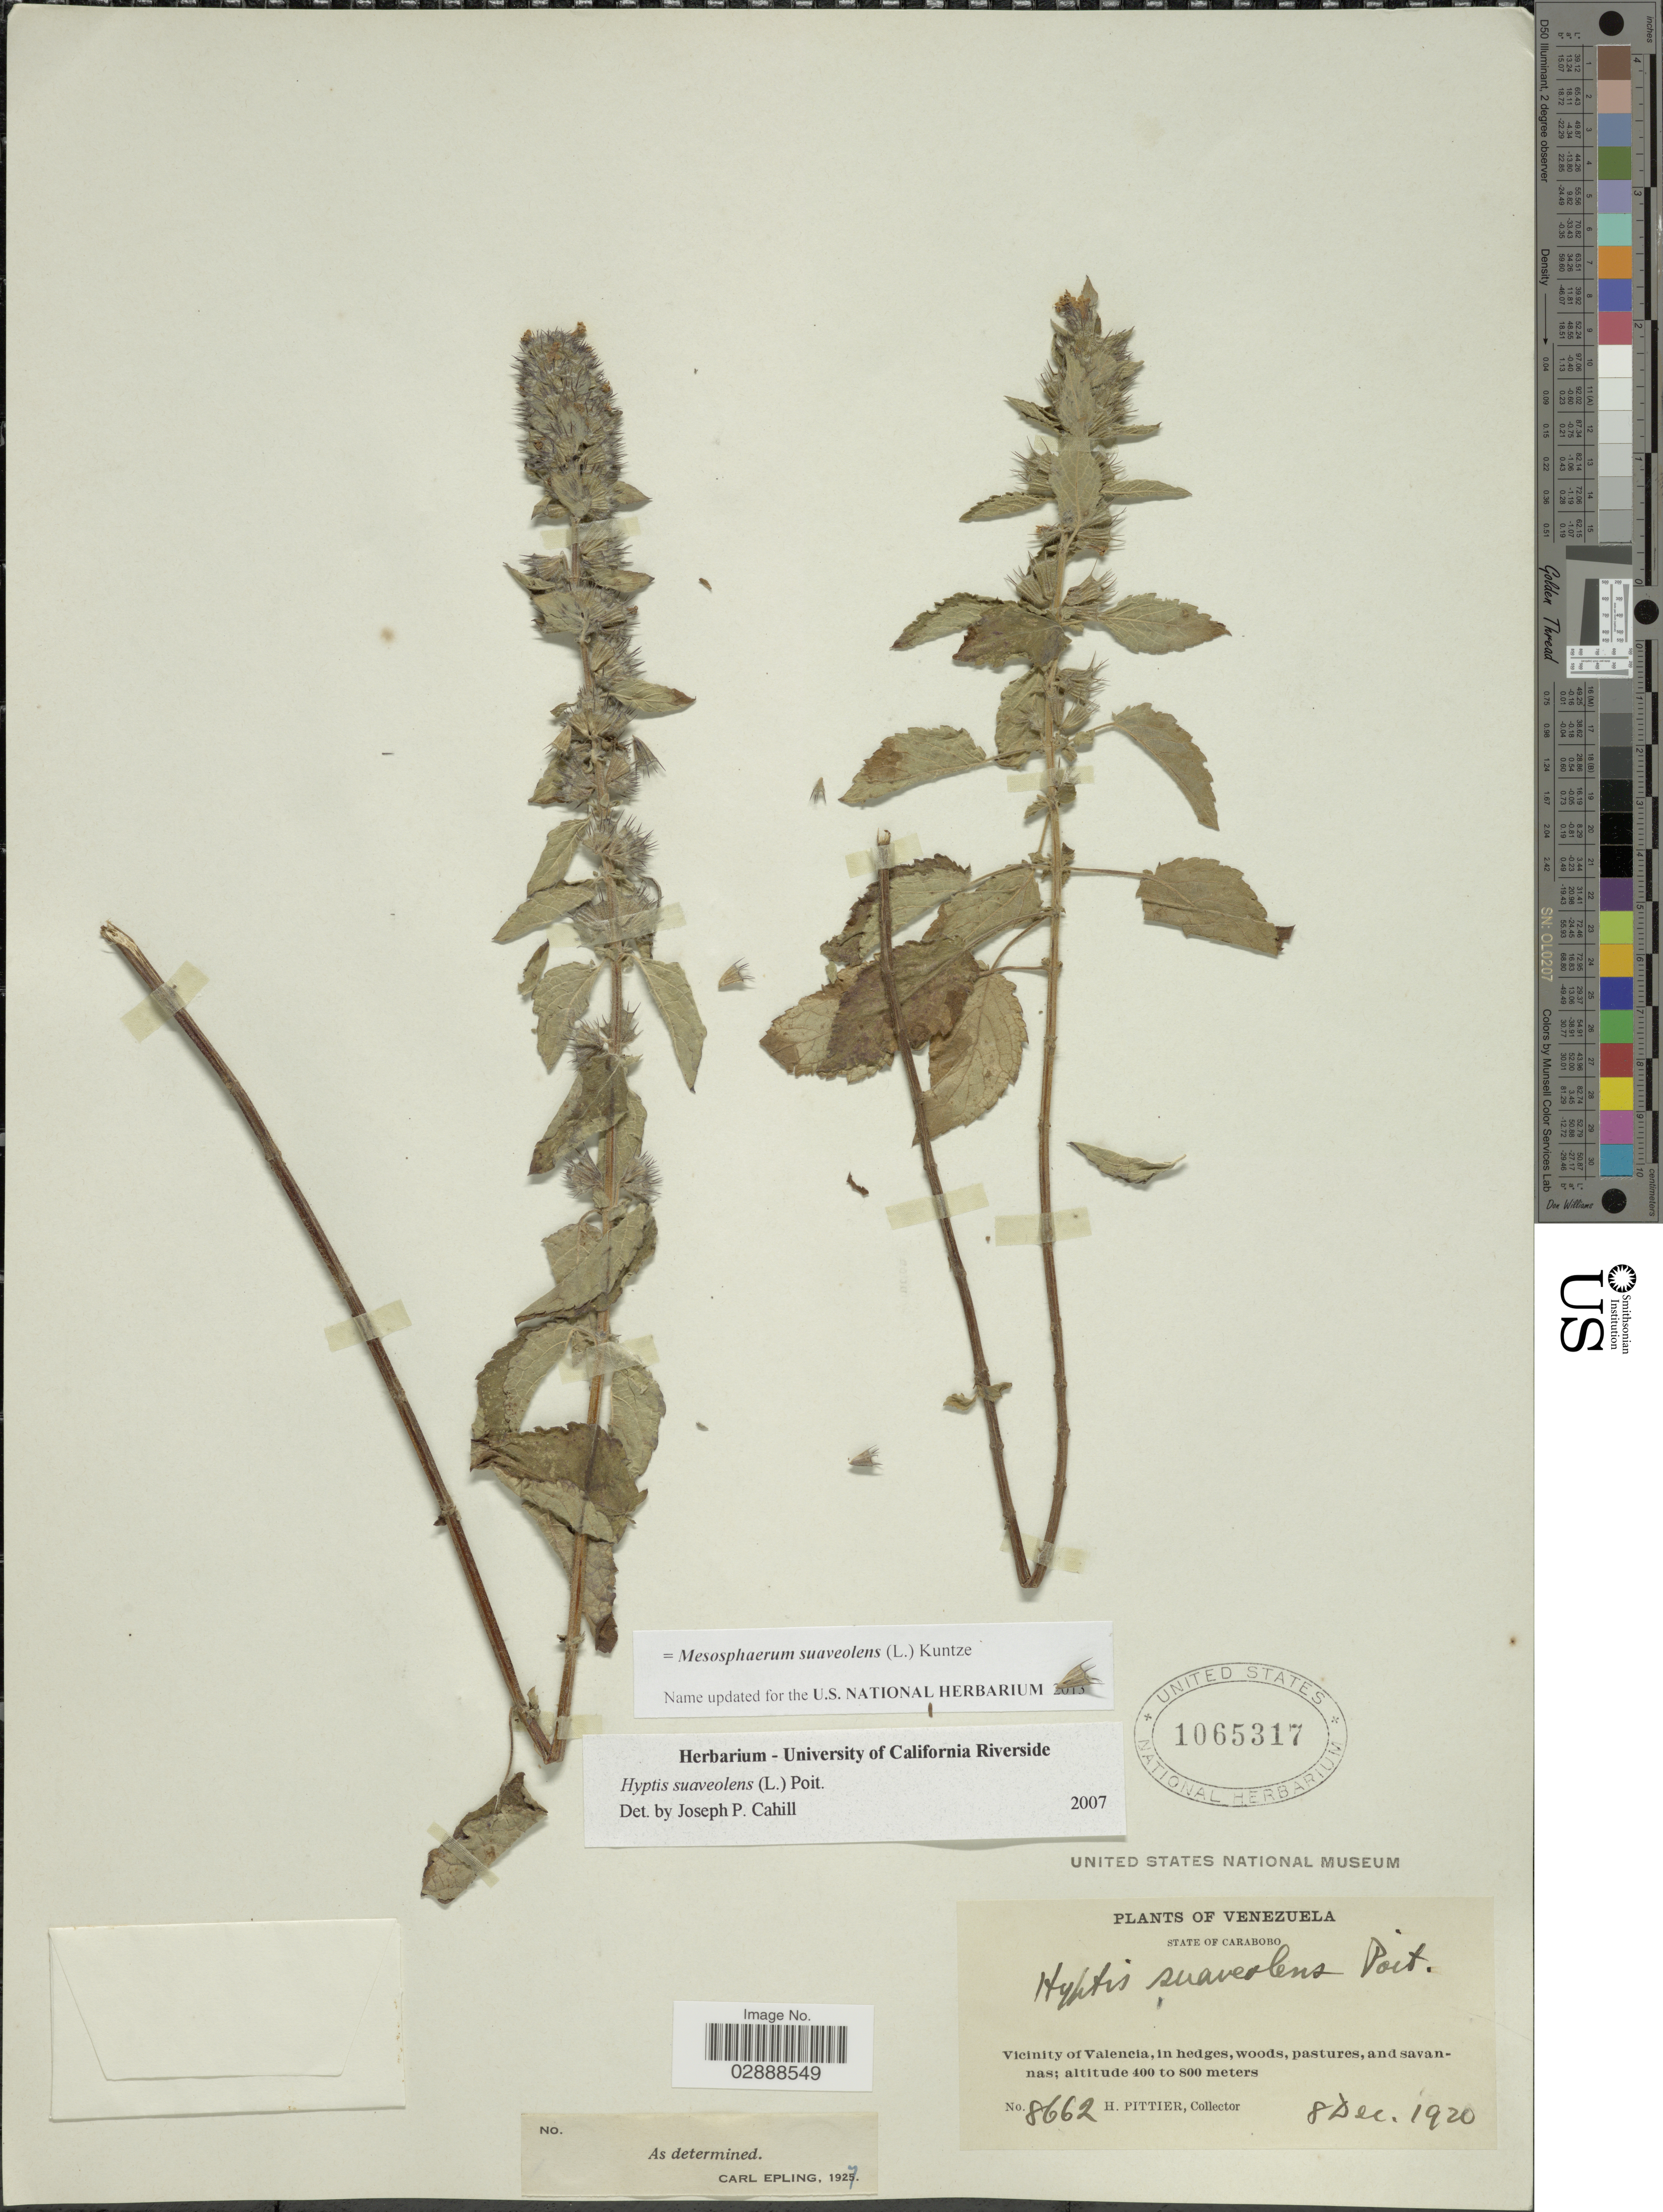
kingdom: Plantae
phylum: Tracheophyta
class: Magnoliopsida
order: Lamiales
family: Lamiaceae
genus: Mesosphaerum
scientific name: Mesosphaerum suaveolens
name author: (L.) Kuntze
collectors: H. F. Pittier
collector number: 8662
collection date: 1920-12-08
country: Venezuela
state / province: Carabobo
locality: Vicinity of Valencia.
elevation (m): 400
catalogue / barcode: US 1065317